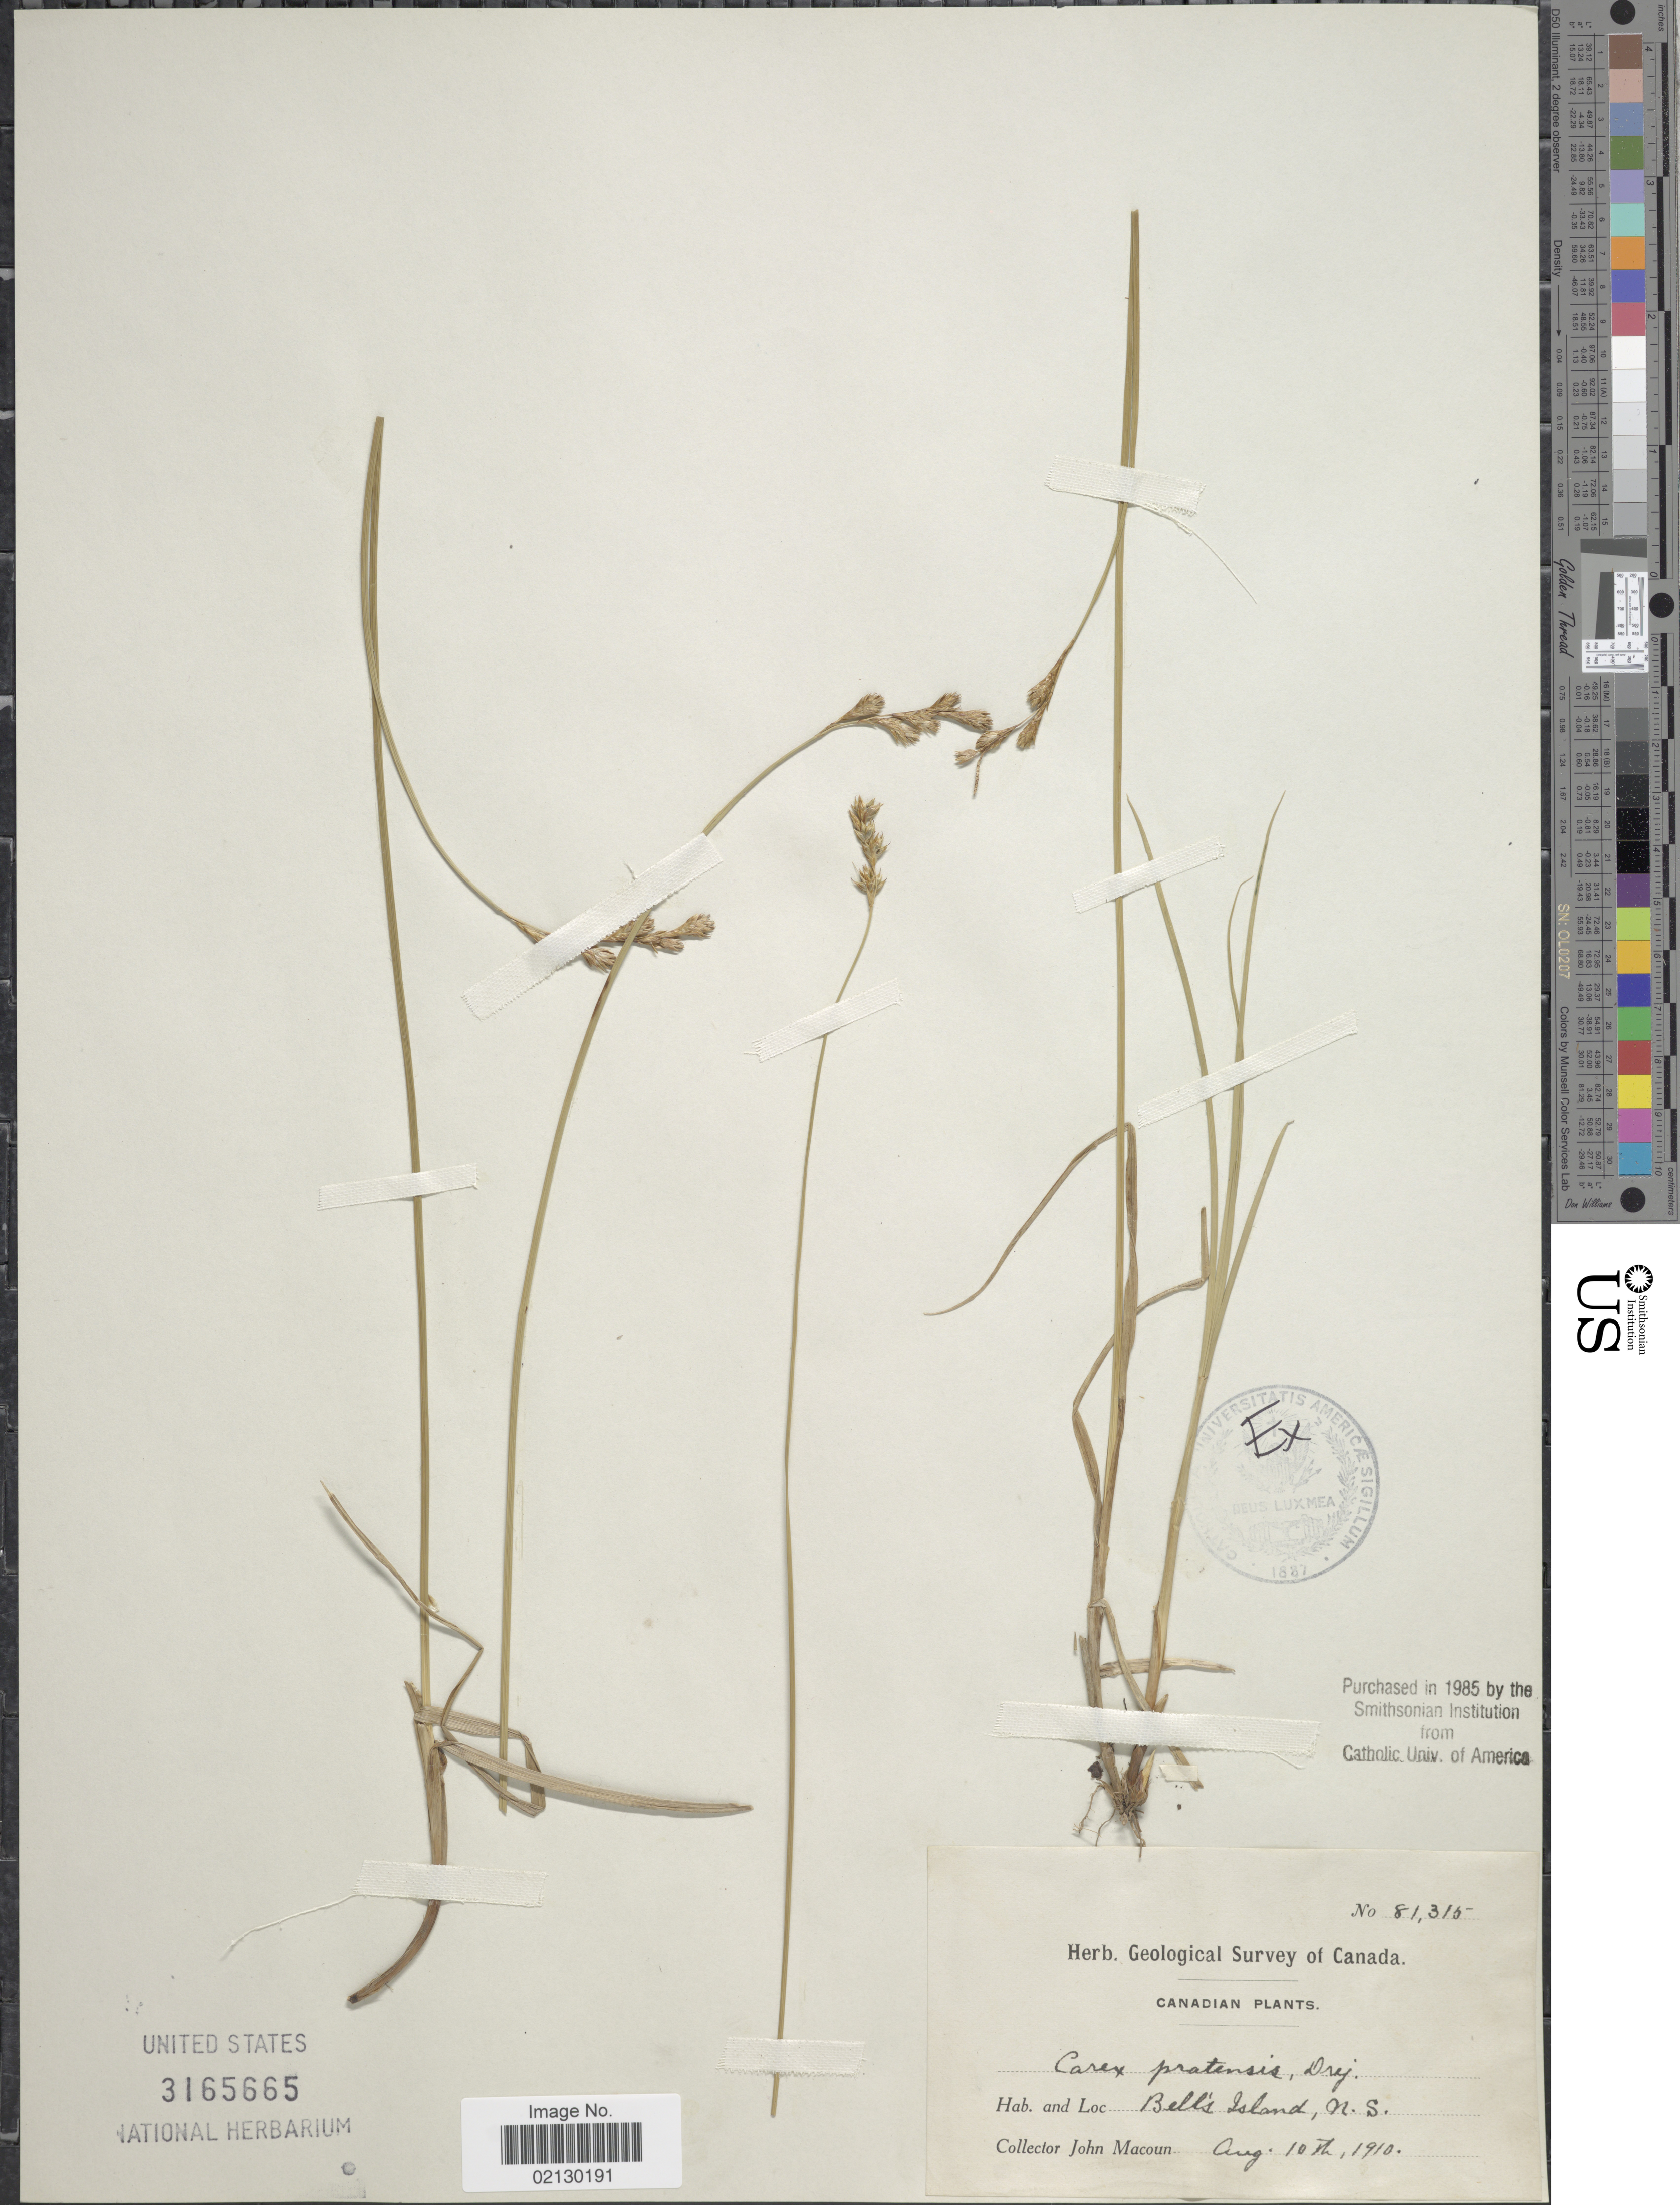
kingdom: Plantae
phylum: Tracheophyta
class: Liliopsida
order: Poales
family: Cyperaceae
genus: Carex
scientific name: Carex praticola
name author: Rydb.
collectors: J. Macoun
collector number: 81315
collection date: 1910-08-10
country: Canada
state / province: Nova Scotia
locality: Bell's Island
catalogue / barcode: US 3165665